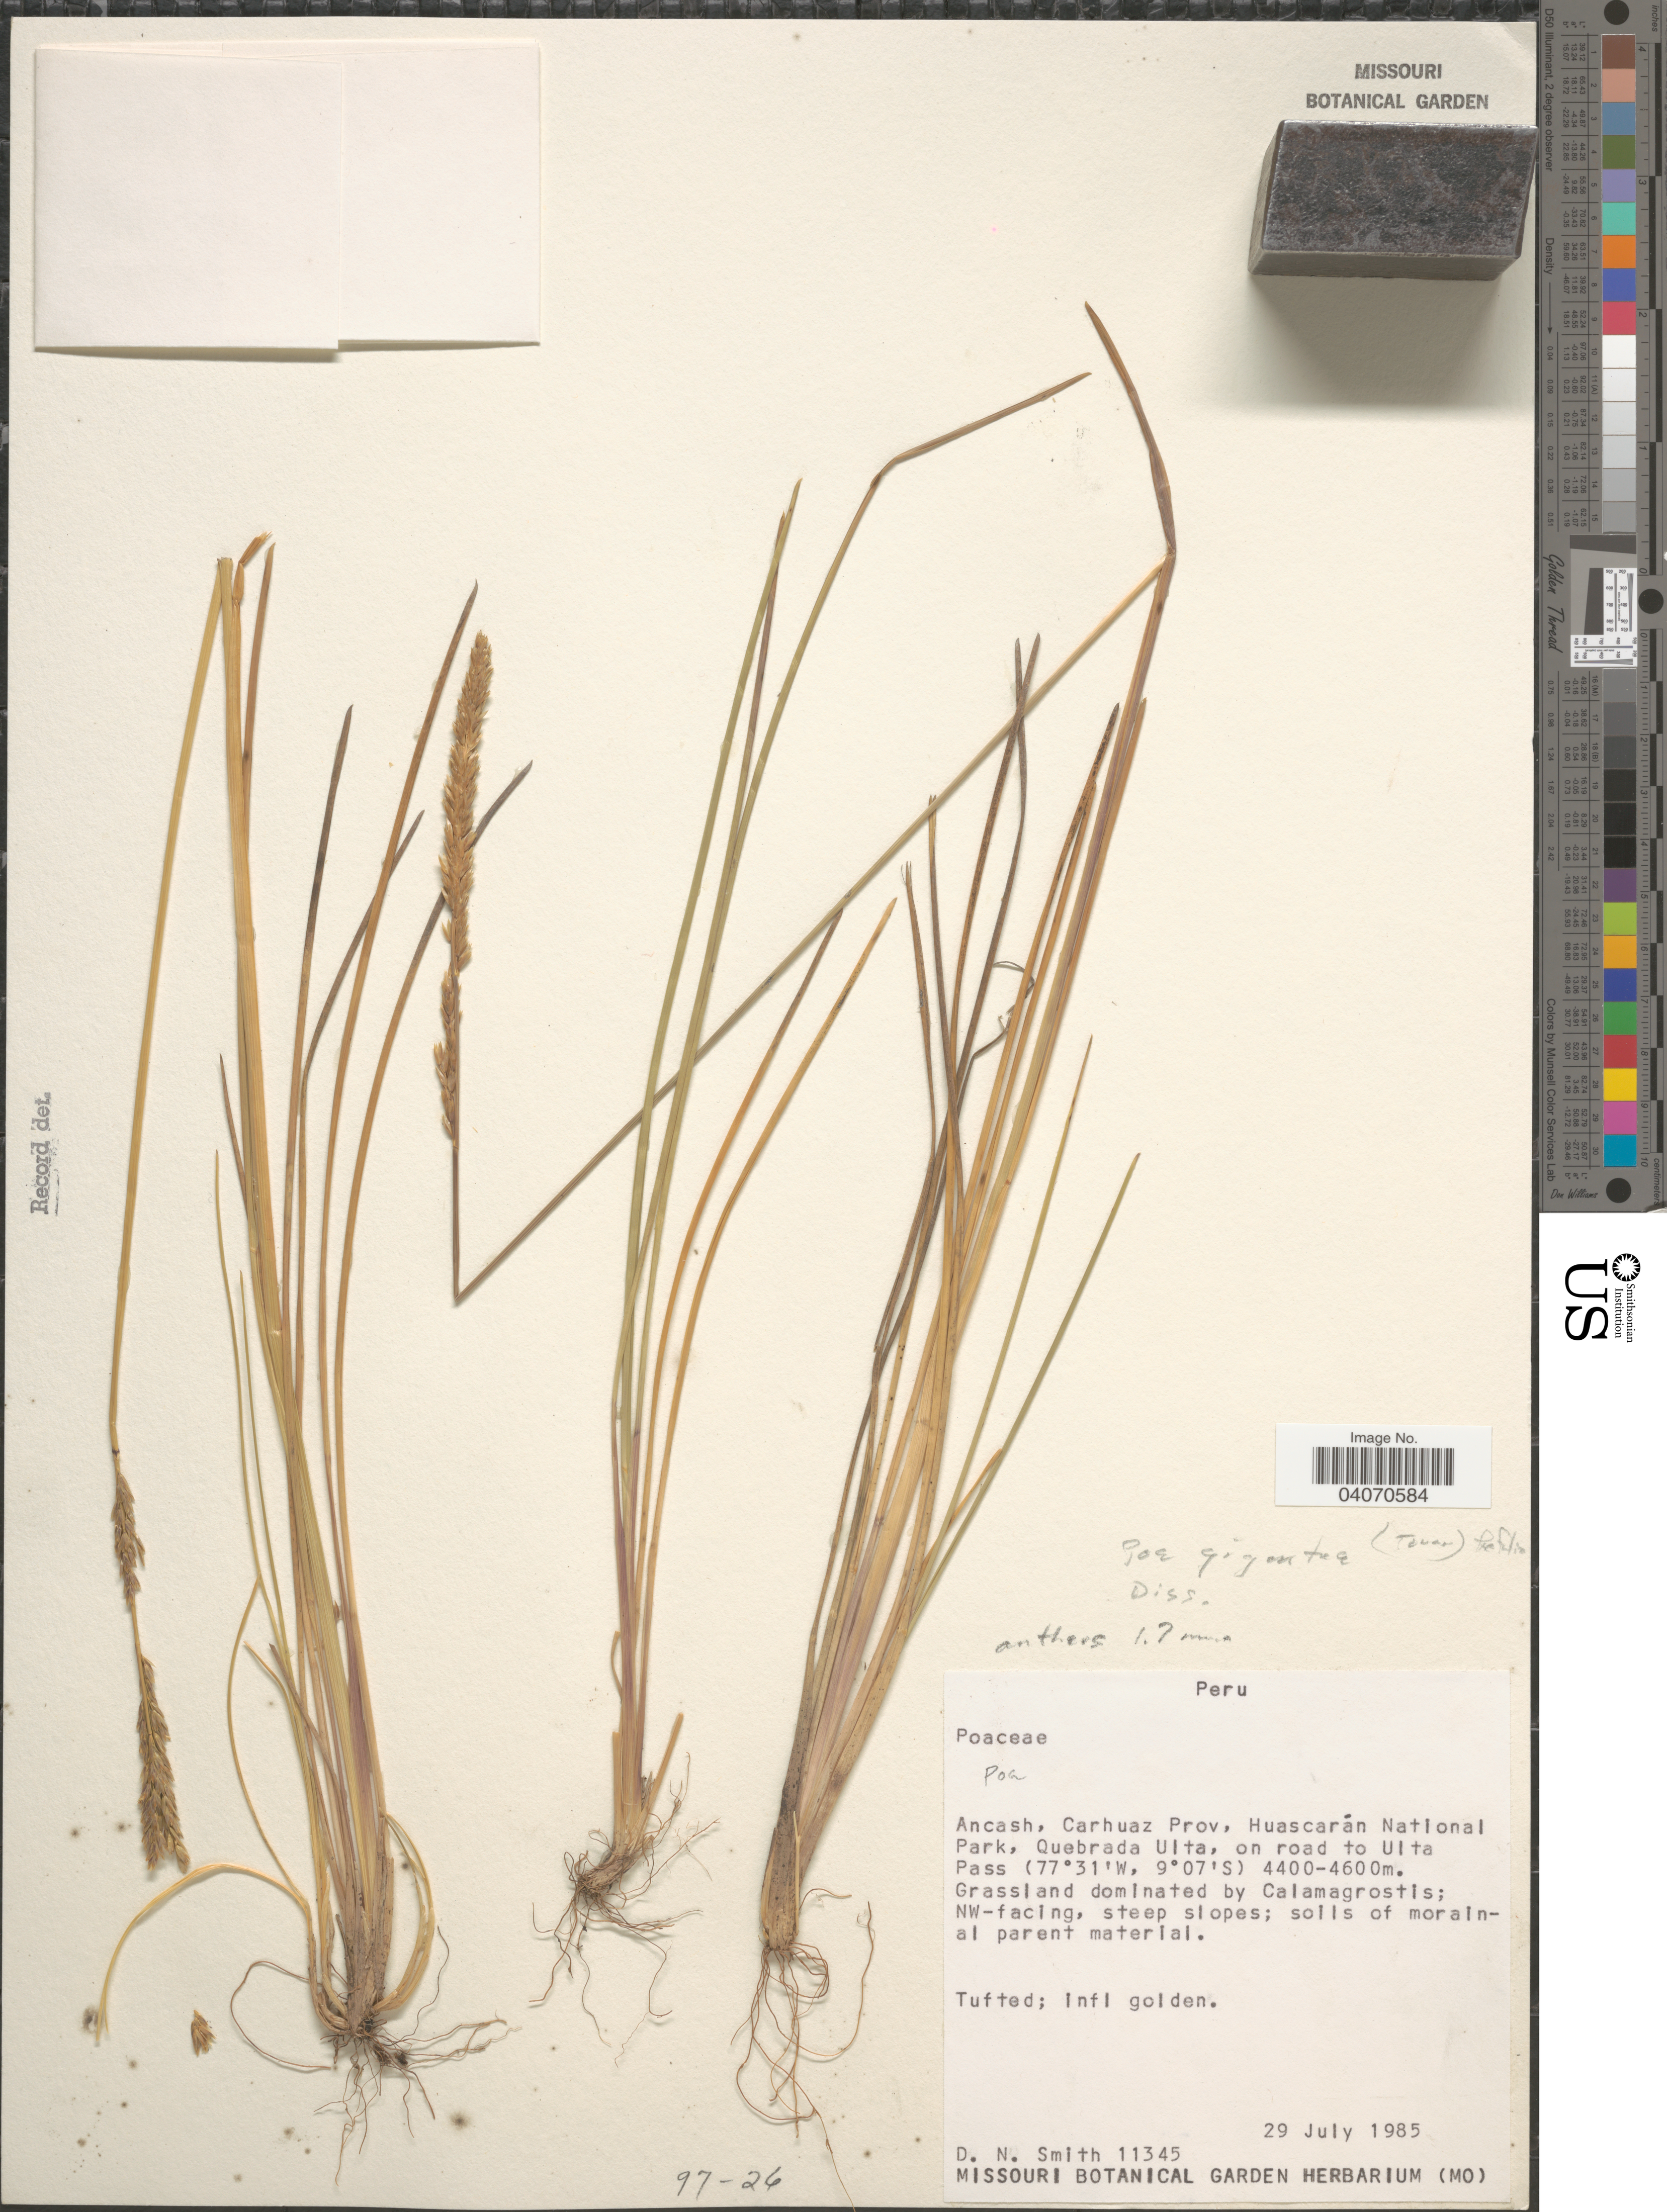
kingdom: Plantae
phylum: Tracheophyta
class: Liliopsida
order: Poales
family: Poaceae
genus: Poa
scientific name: Poa gilgiana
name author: Pilg.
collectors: D. Smith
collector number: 11345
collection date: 1985-07-29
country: Peru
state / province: Ancash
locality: Carhuaz Prov, Huascarán National Park, Quebrada Ulta, on road to Ulta Pass.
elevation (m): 4400